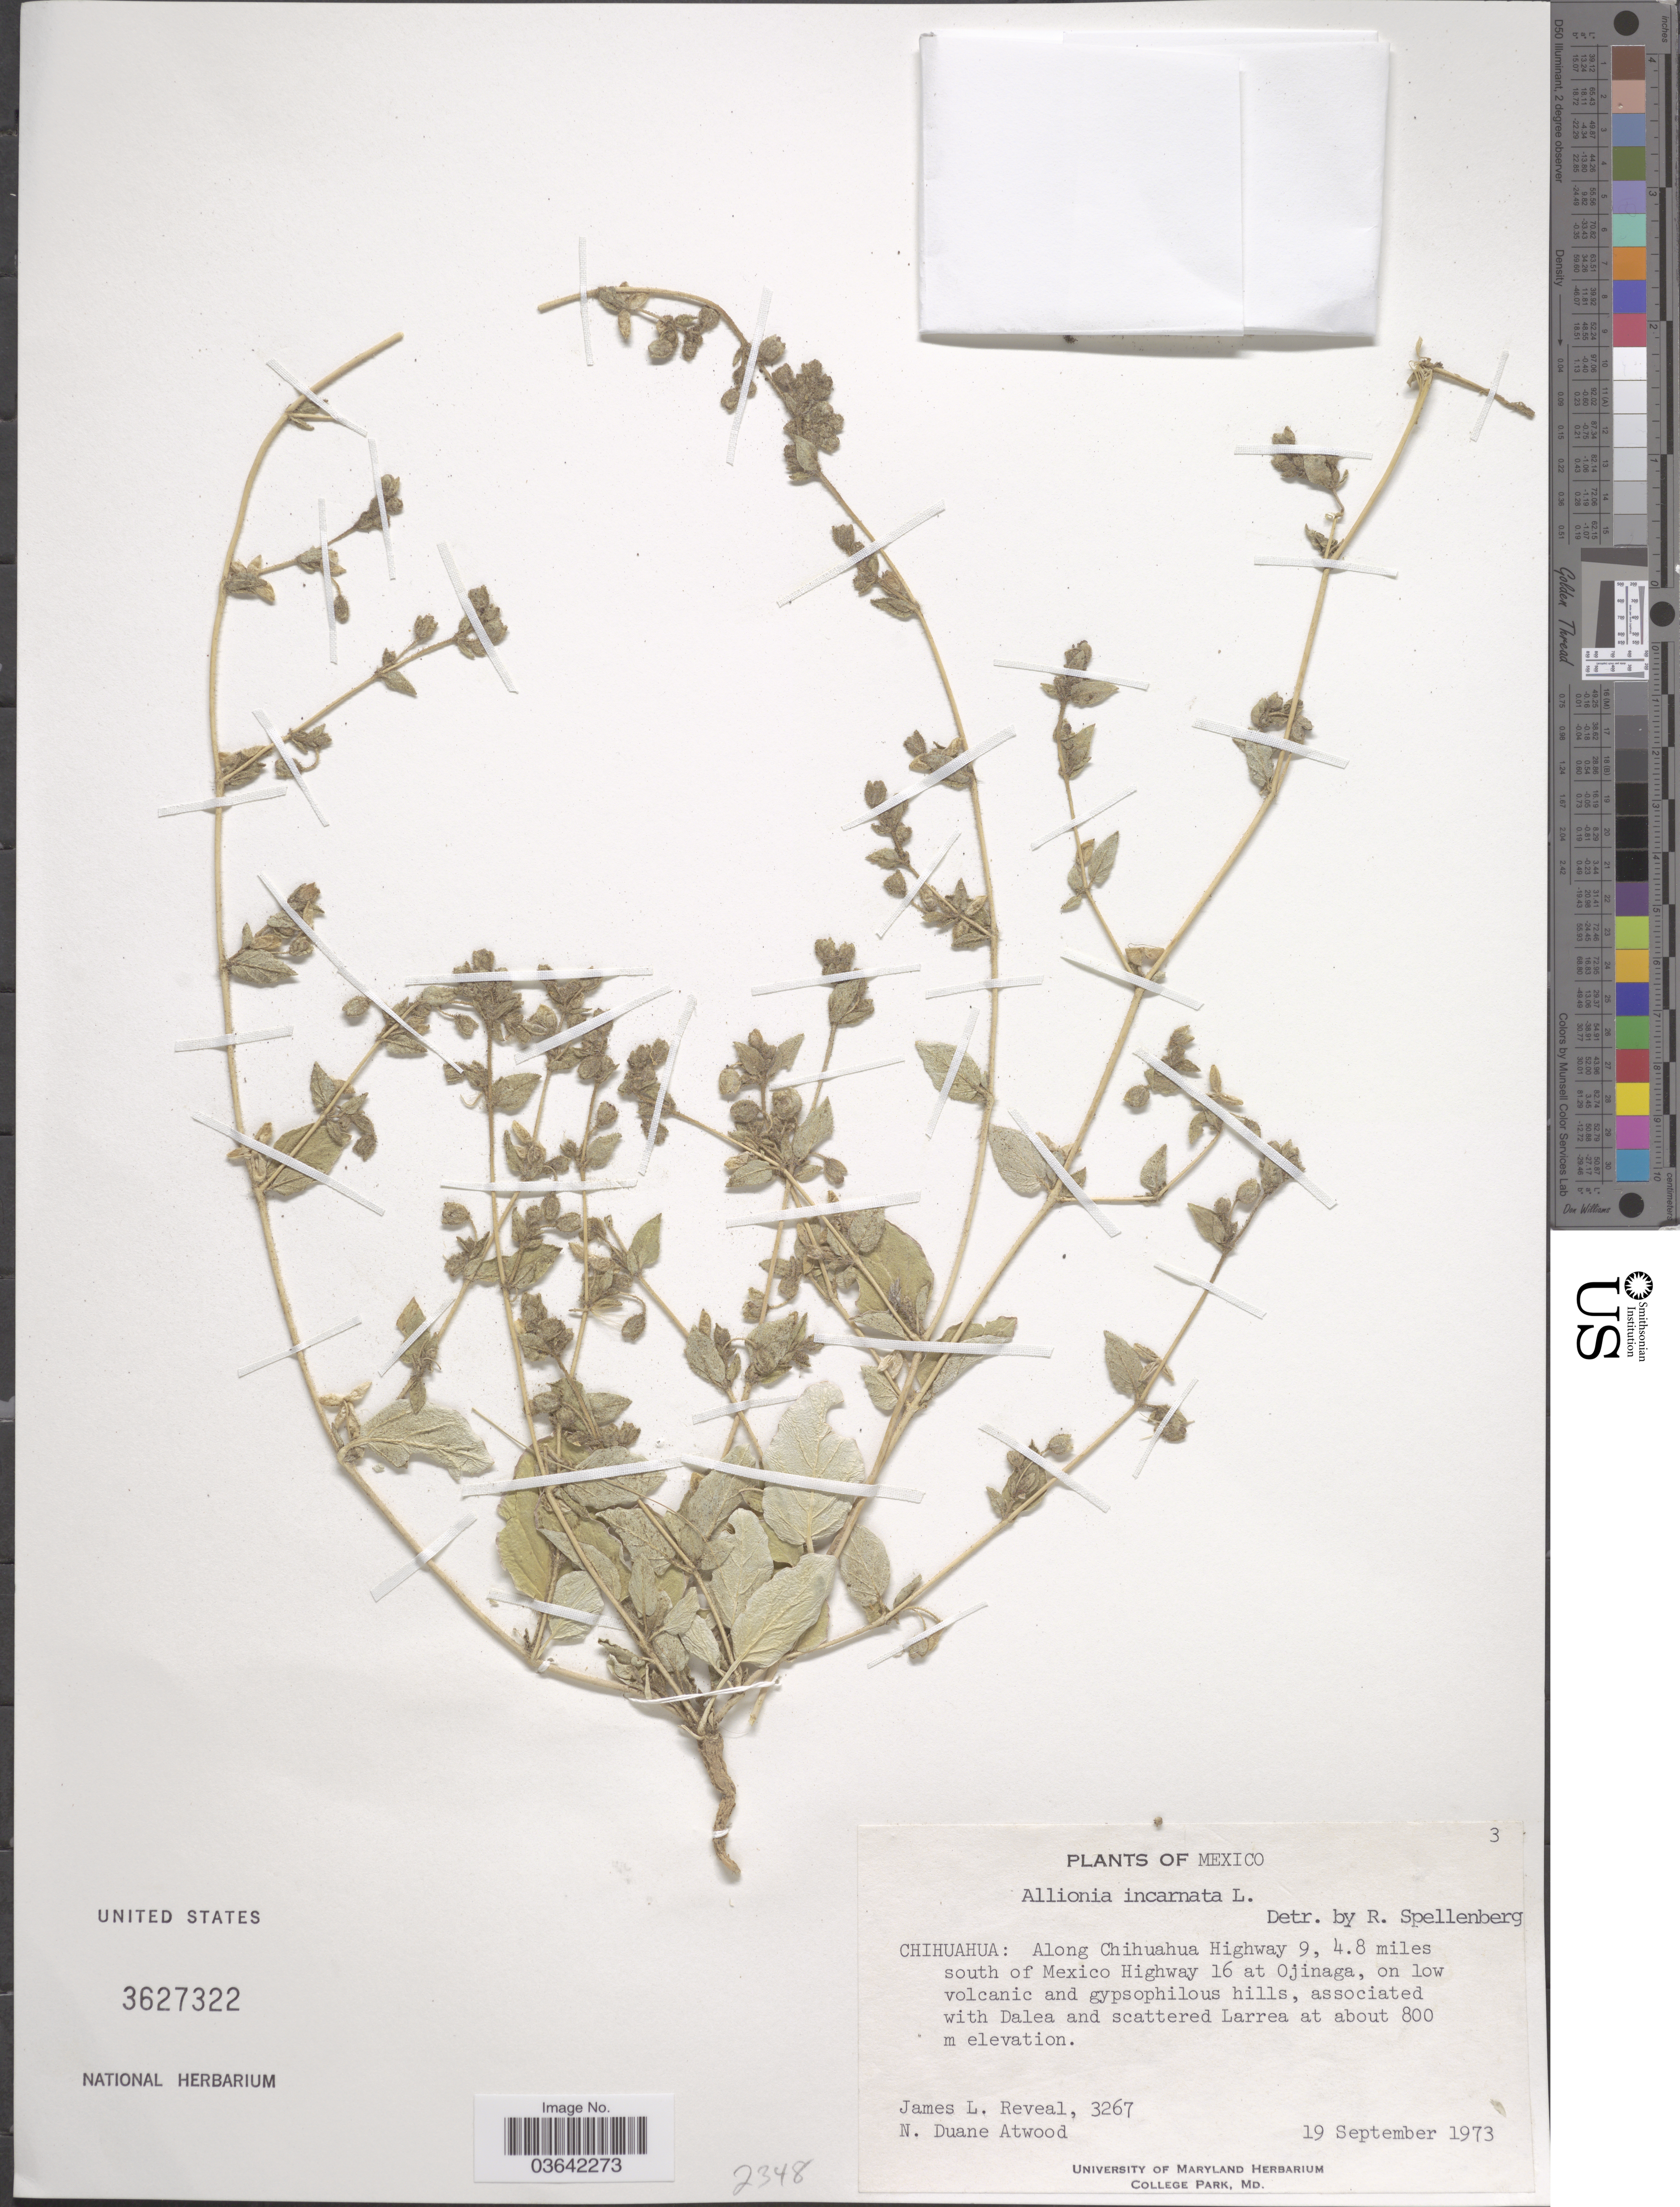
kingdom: Plantae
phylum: Tracheophyta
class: Magnoliopsida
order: Caryophyllales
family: Nyctaginaceae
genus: Allionia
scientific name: Allionia incarnata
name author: L.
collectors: J. L. Reveal & N. Atwood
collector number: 3267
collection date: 1973-09-19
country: Mexico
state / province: Chihuahua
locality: Along Chihuahua Highway 9, 4.8 miles south of Mexico Highway 16 at Ojinaga.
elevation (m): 800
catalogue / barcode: US 3627322